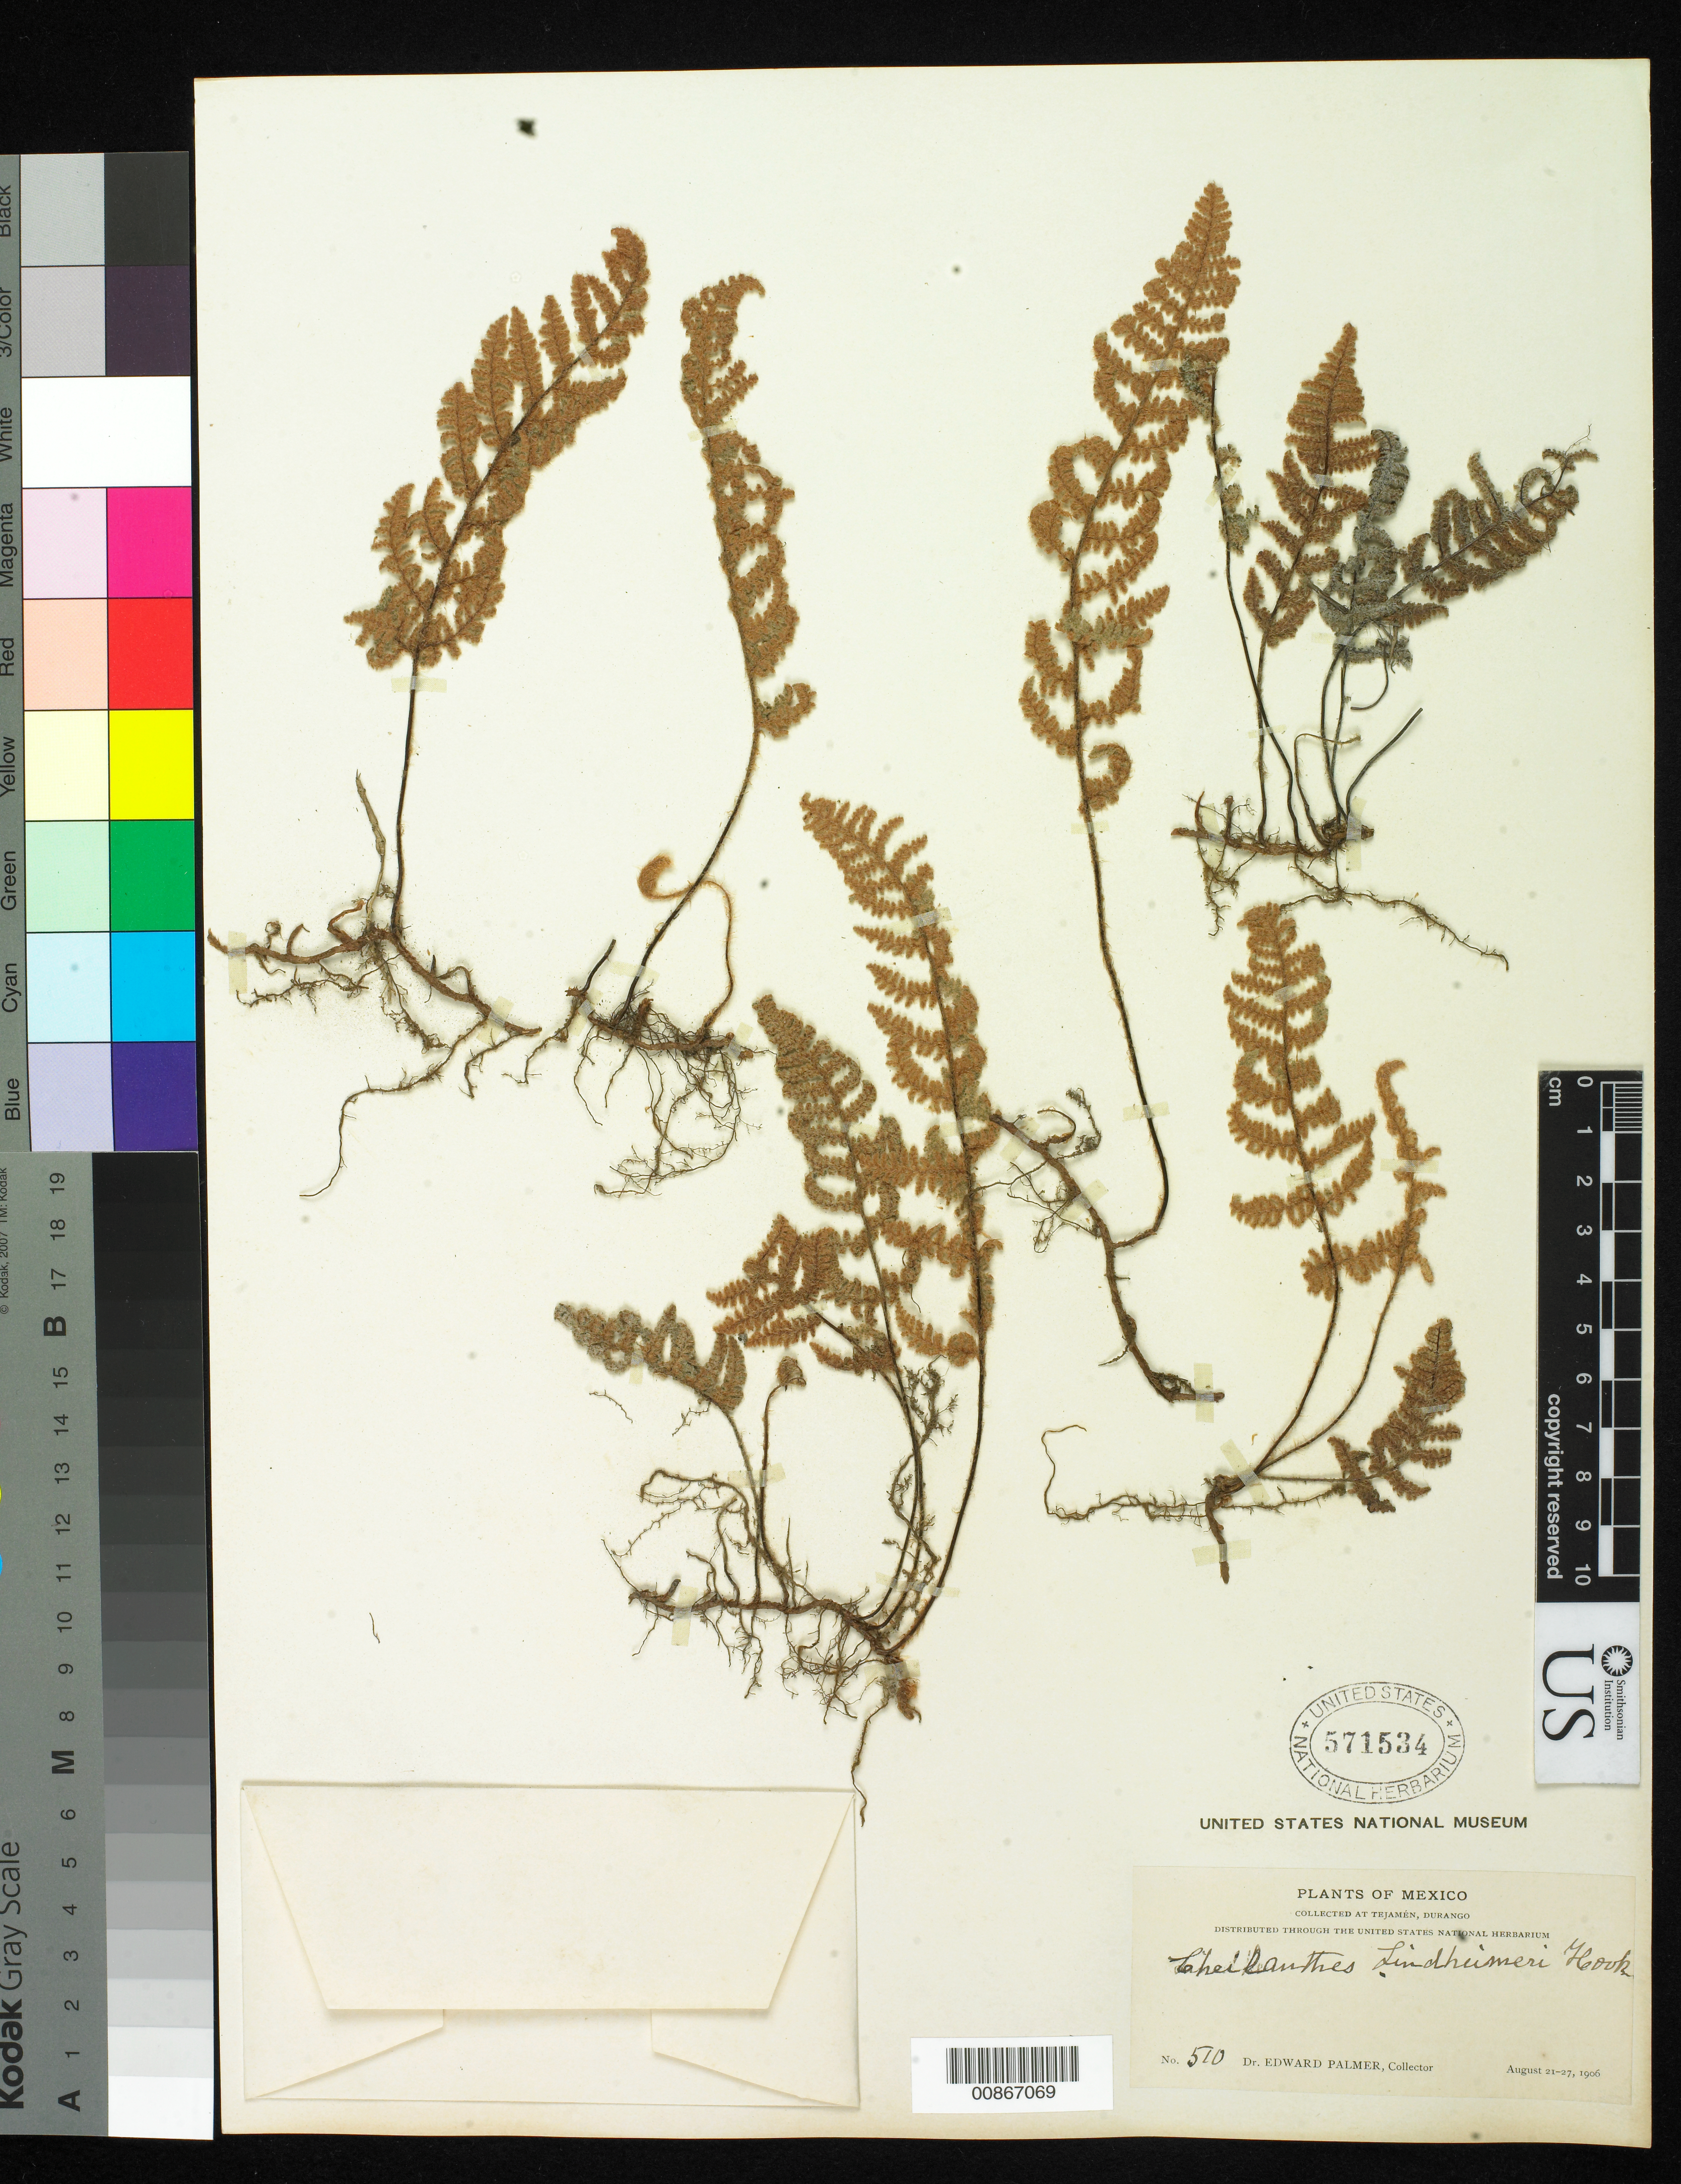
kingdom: Plantae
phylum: Tracheophyta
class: Polypodiopsida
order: Polypodiales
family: Pteridaceae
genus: Myriopteris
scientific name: Myriopteris lindheimeri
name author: (Hook.) J. Sm.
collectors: E. Palmer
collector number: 510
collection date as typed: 21 Aug 1906 to 27 Aug 1906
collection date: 1906-08-21/1906-08-27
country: Mexico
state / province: Durango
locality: Tejamén, Durango.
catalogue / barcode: US 571534